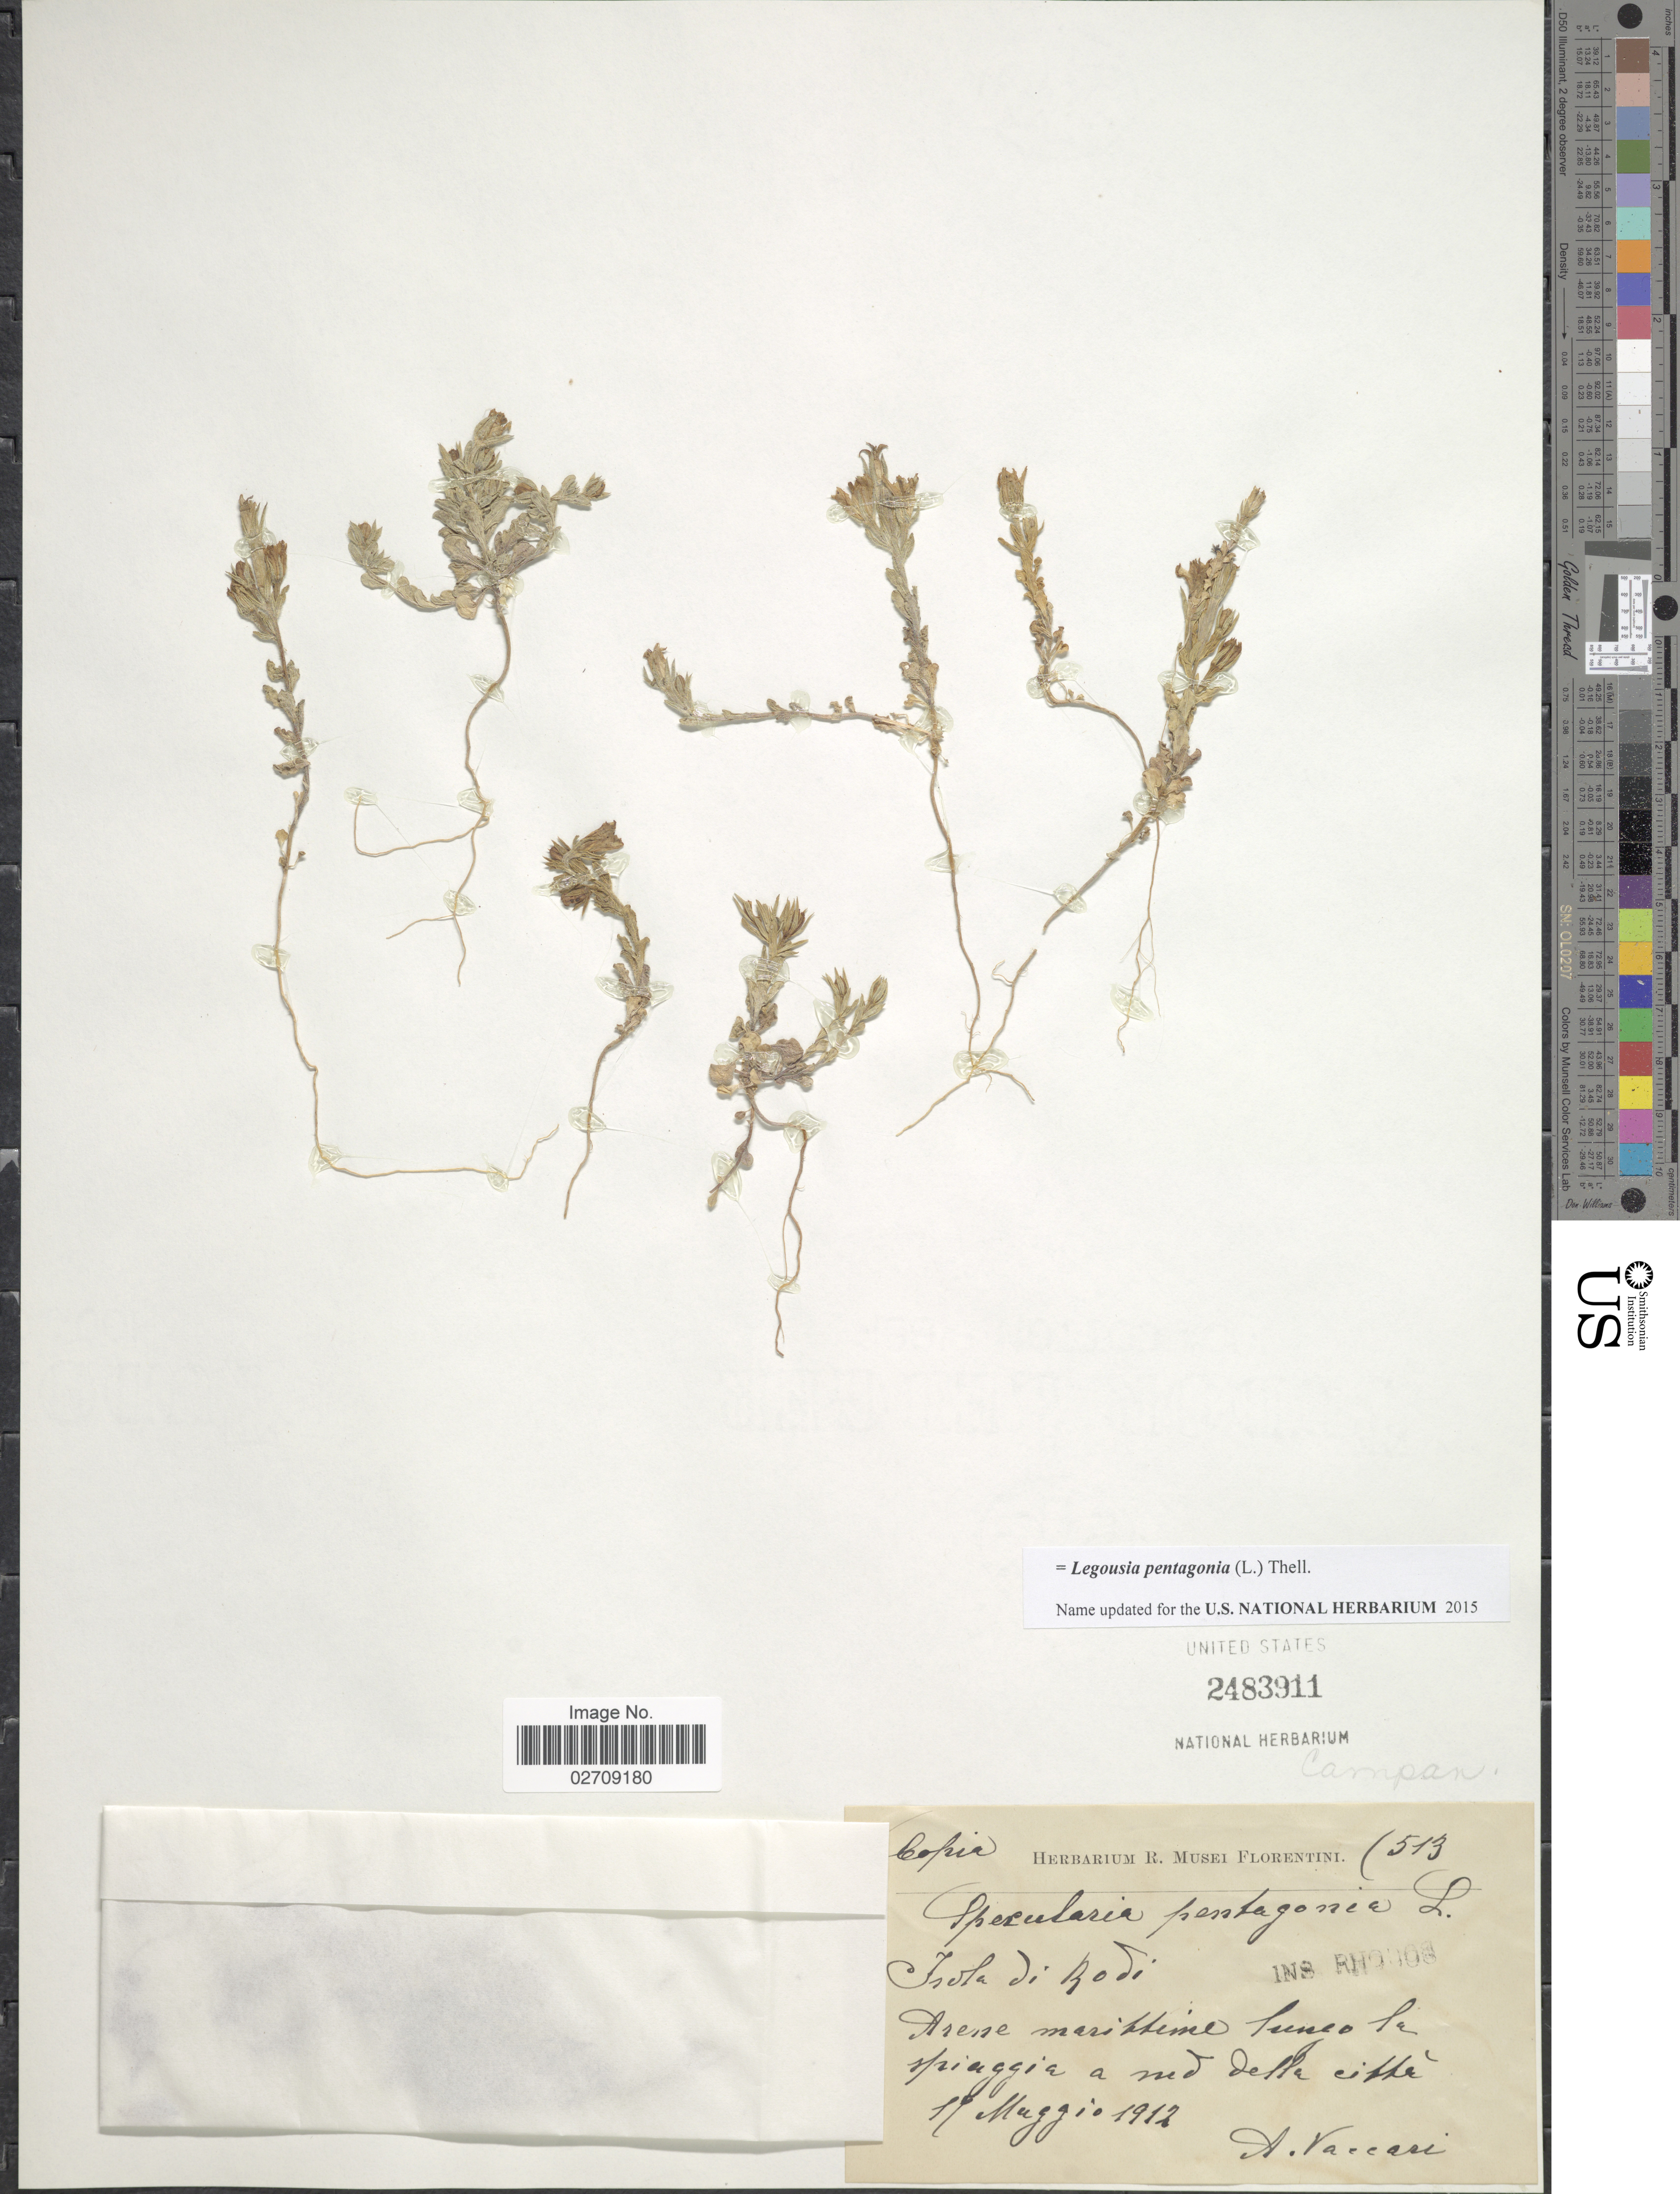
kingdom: Plantae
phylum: Tracheophyta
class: Magnoliopsida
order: Asterales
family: Campanulaceae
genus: Legousia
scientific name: Legousia pentagonia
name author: (L.) Thell.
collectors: A. Vaccari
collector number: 513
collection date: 1912-05-15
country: Greece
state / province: South Aegean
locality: Isola di Rodi. Ins. Rhodos.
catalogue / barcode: US 2483911